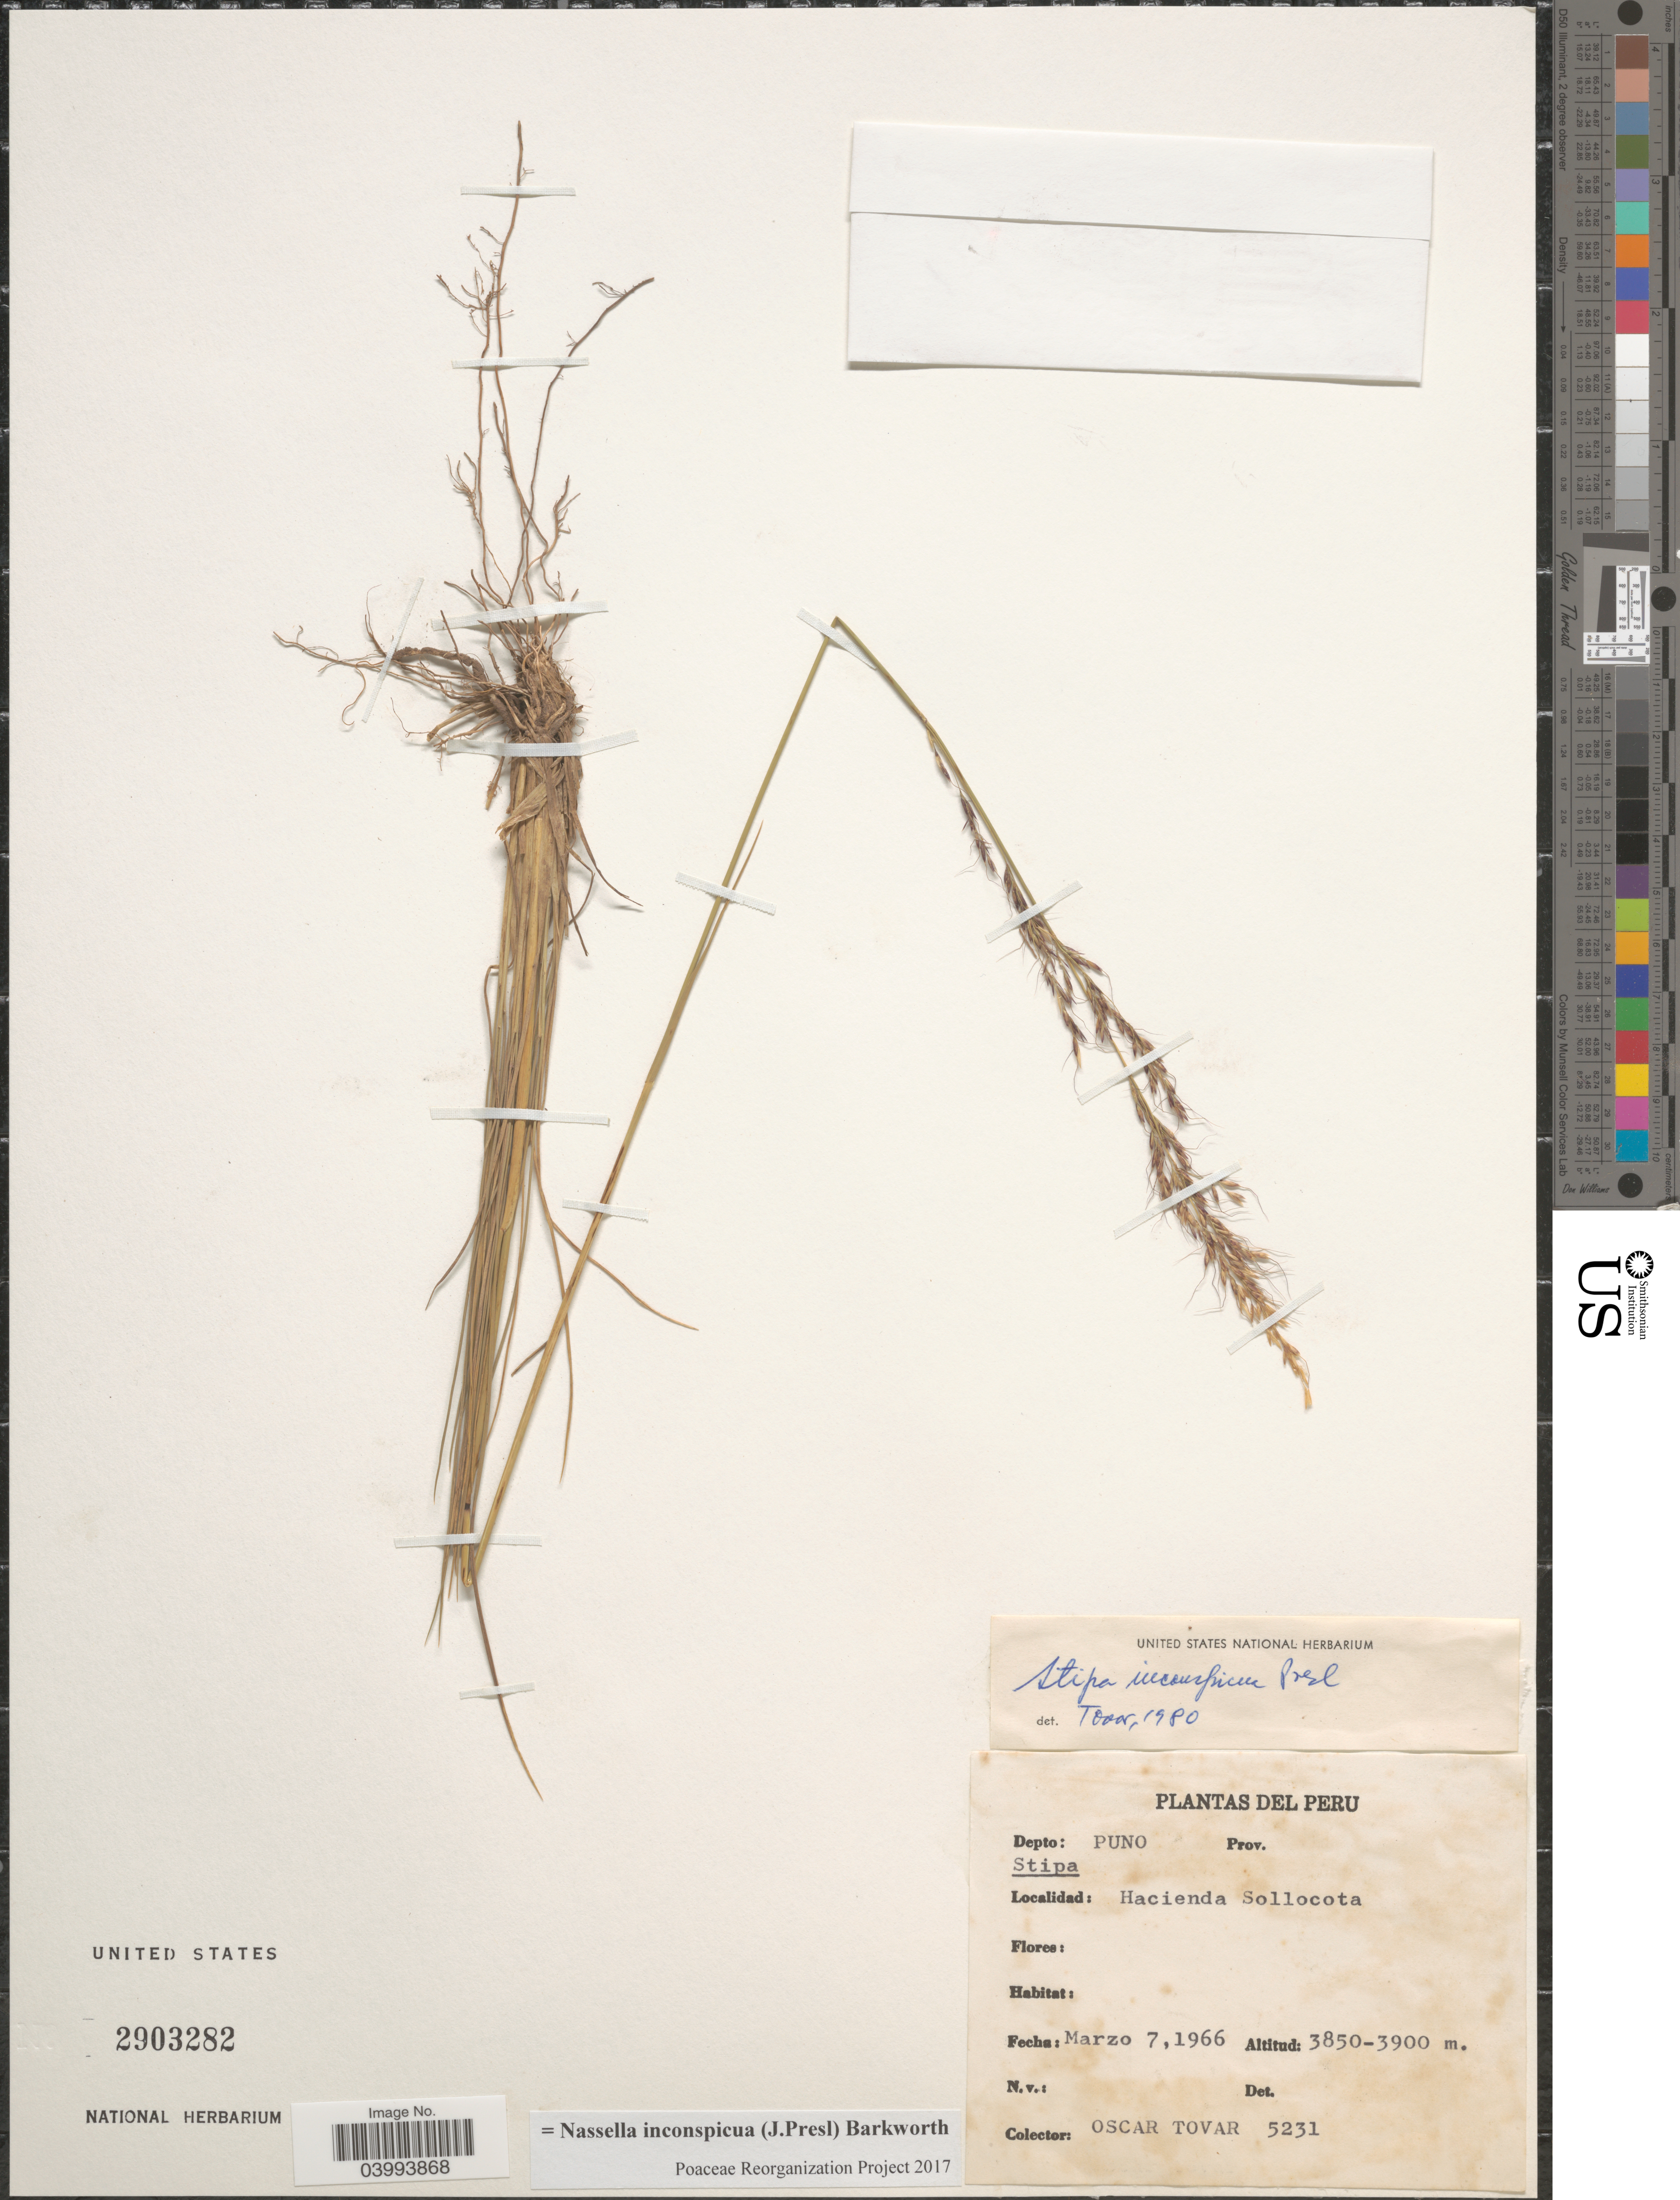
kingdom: Plantae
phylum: Tracheophyta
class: Liliopsida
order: Poales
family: Poaceae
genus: Nassella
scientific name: Nassella inconspicua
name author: (J. Presl) Barkworth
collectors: Ó. Tovar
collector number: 5231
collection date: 1966-03-07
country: Peru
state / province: Puno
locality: Depto.: Puno. Hacienda Sollocota.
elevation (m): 3850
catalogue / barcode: US 2903282